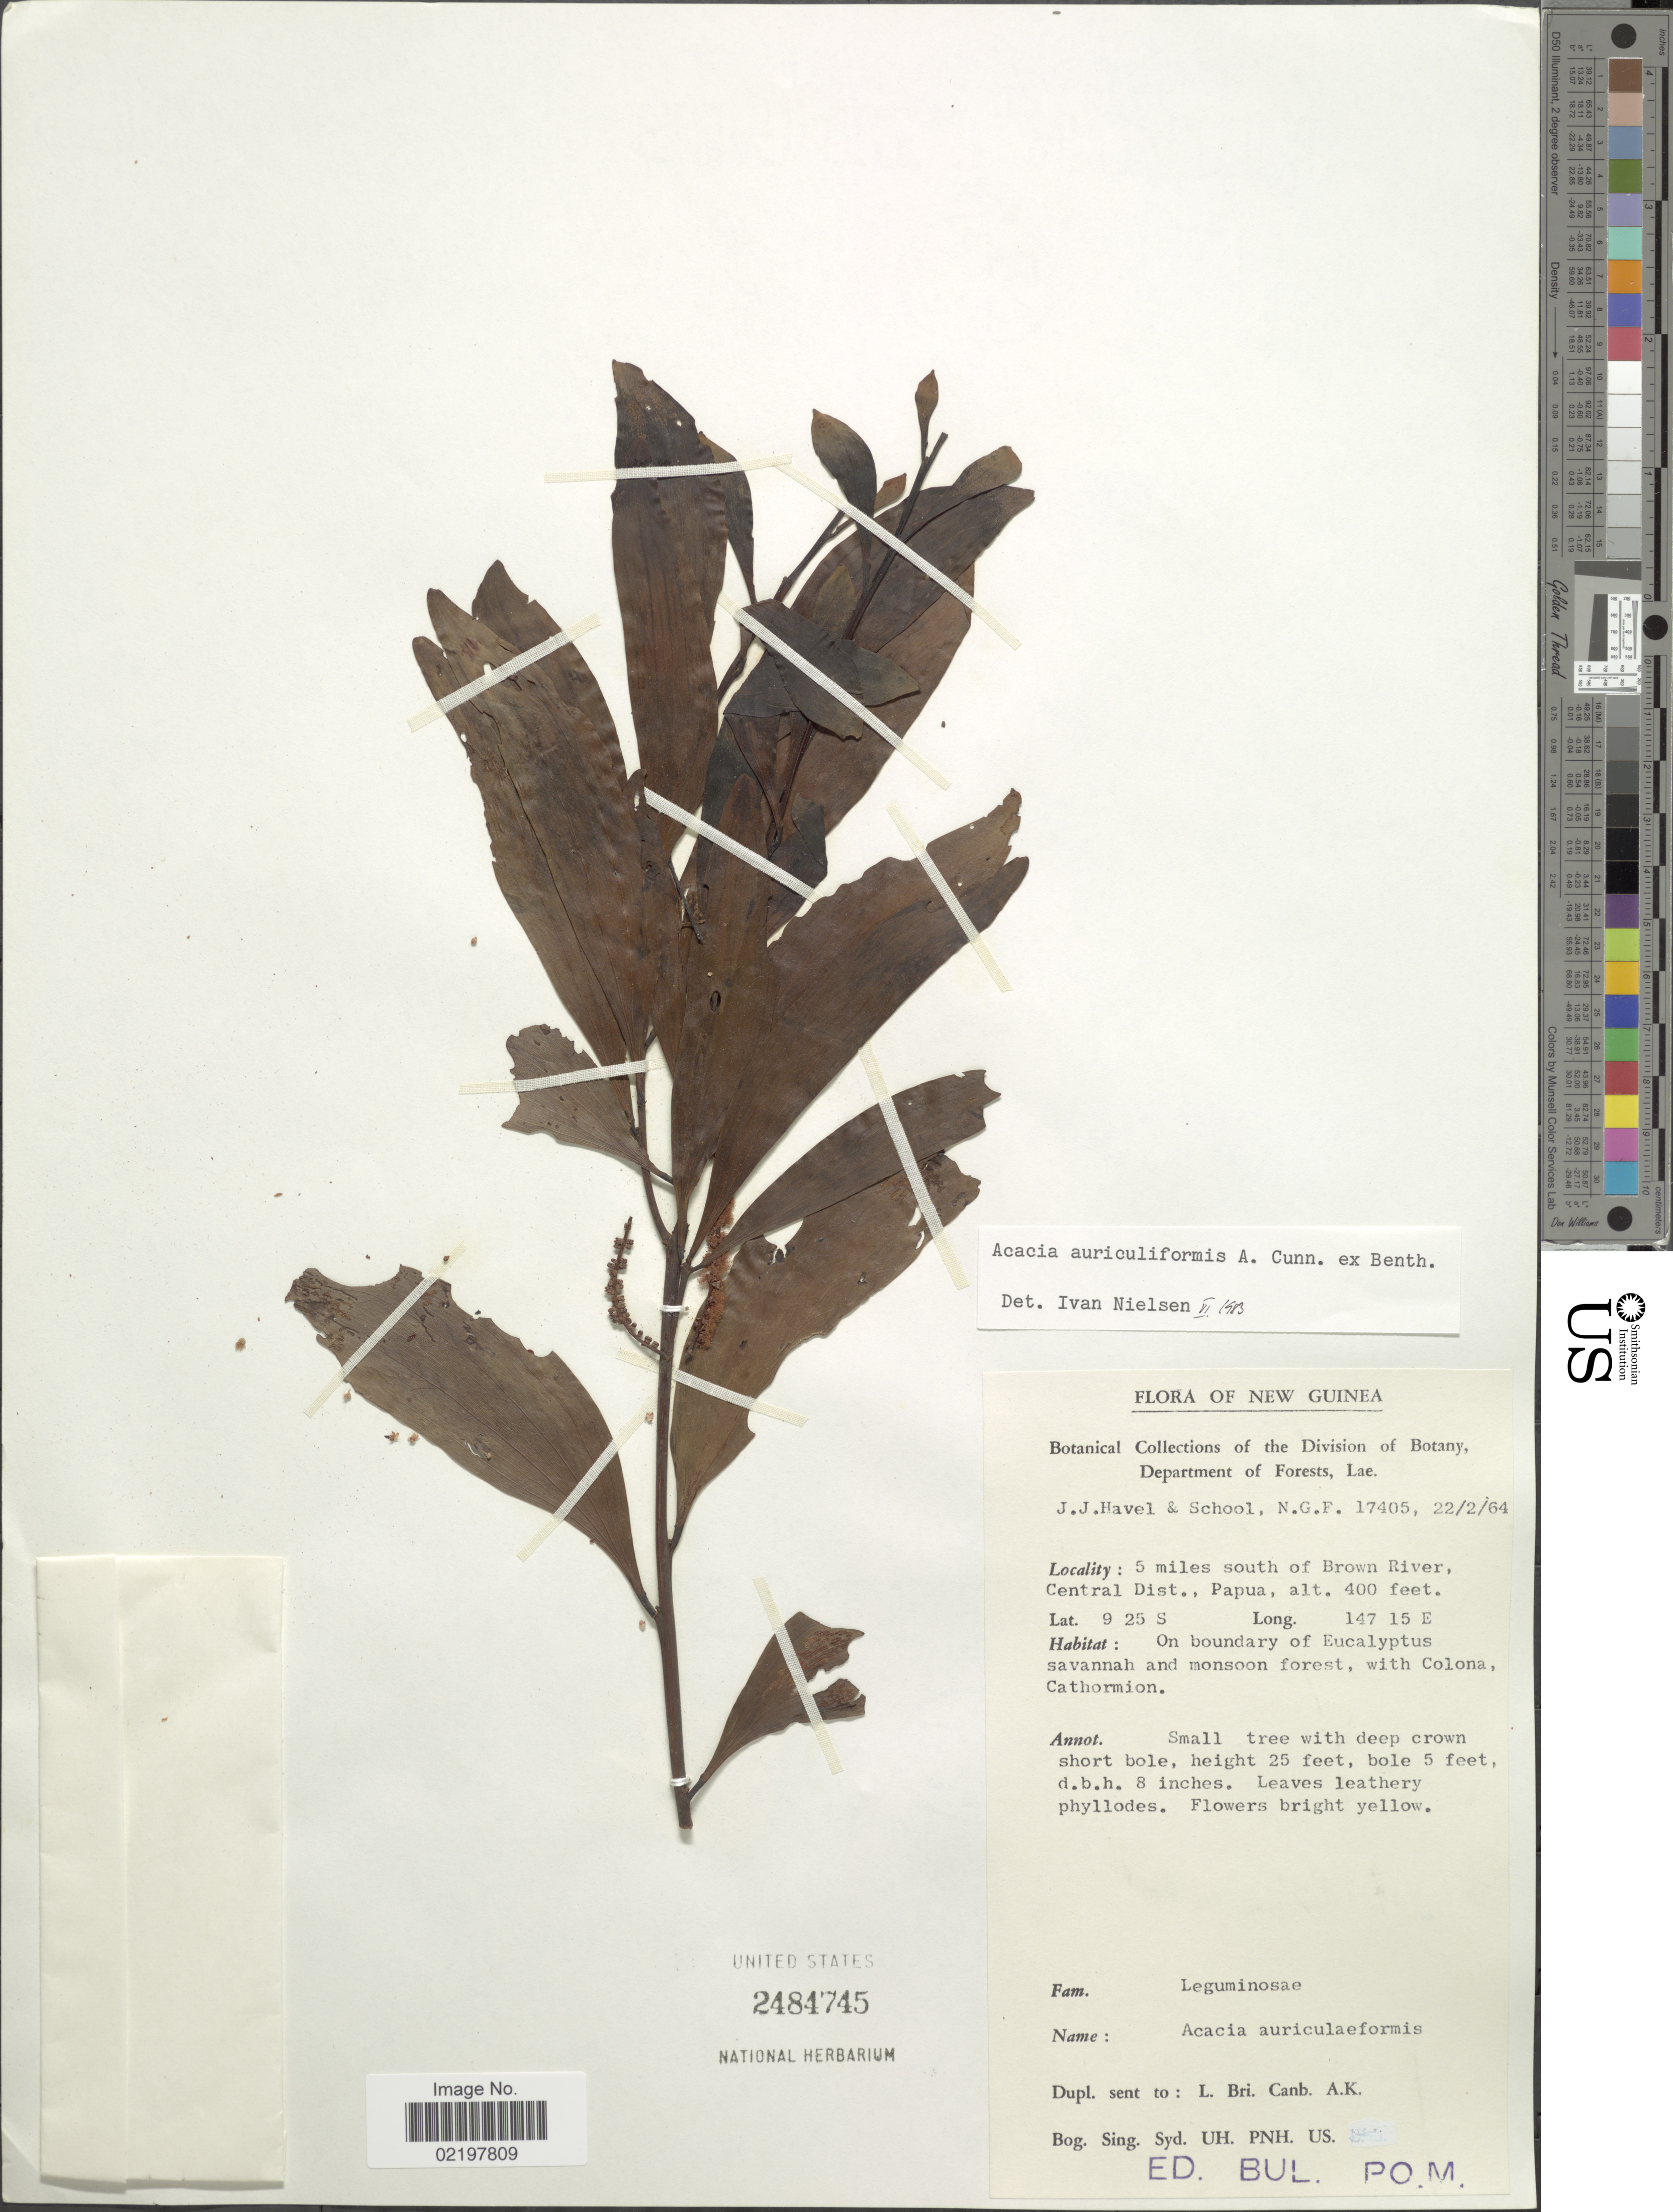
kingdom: Plantae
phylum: Tracheophyta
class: Magnoliopsida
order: Fabales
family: Fabaceae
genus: Acacia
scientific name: Acacia auriculiformis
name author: A. Cunn. ex Benth.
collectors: J. Havel & School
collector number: N.G.F. 17405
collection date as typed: Transcribed d/m/y: 22/2/64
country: Papua New Guinea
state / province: Central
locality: New Guinea, 5 miles south of Brown River, Central Dist., Papua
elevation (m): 122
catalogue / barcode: US 2484745